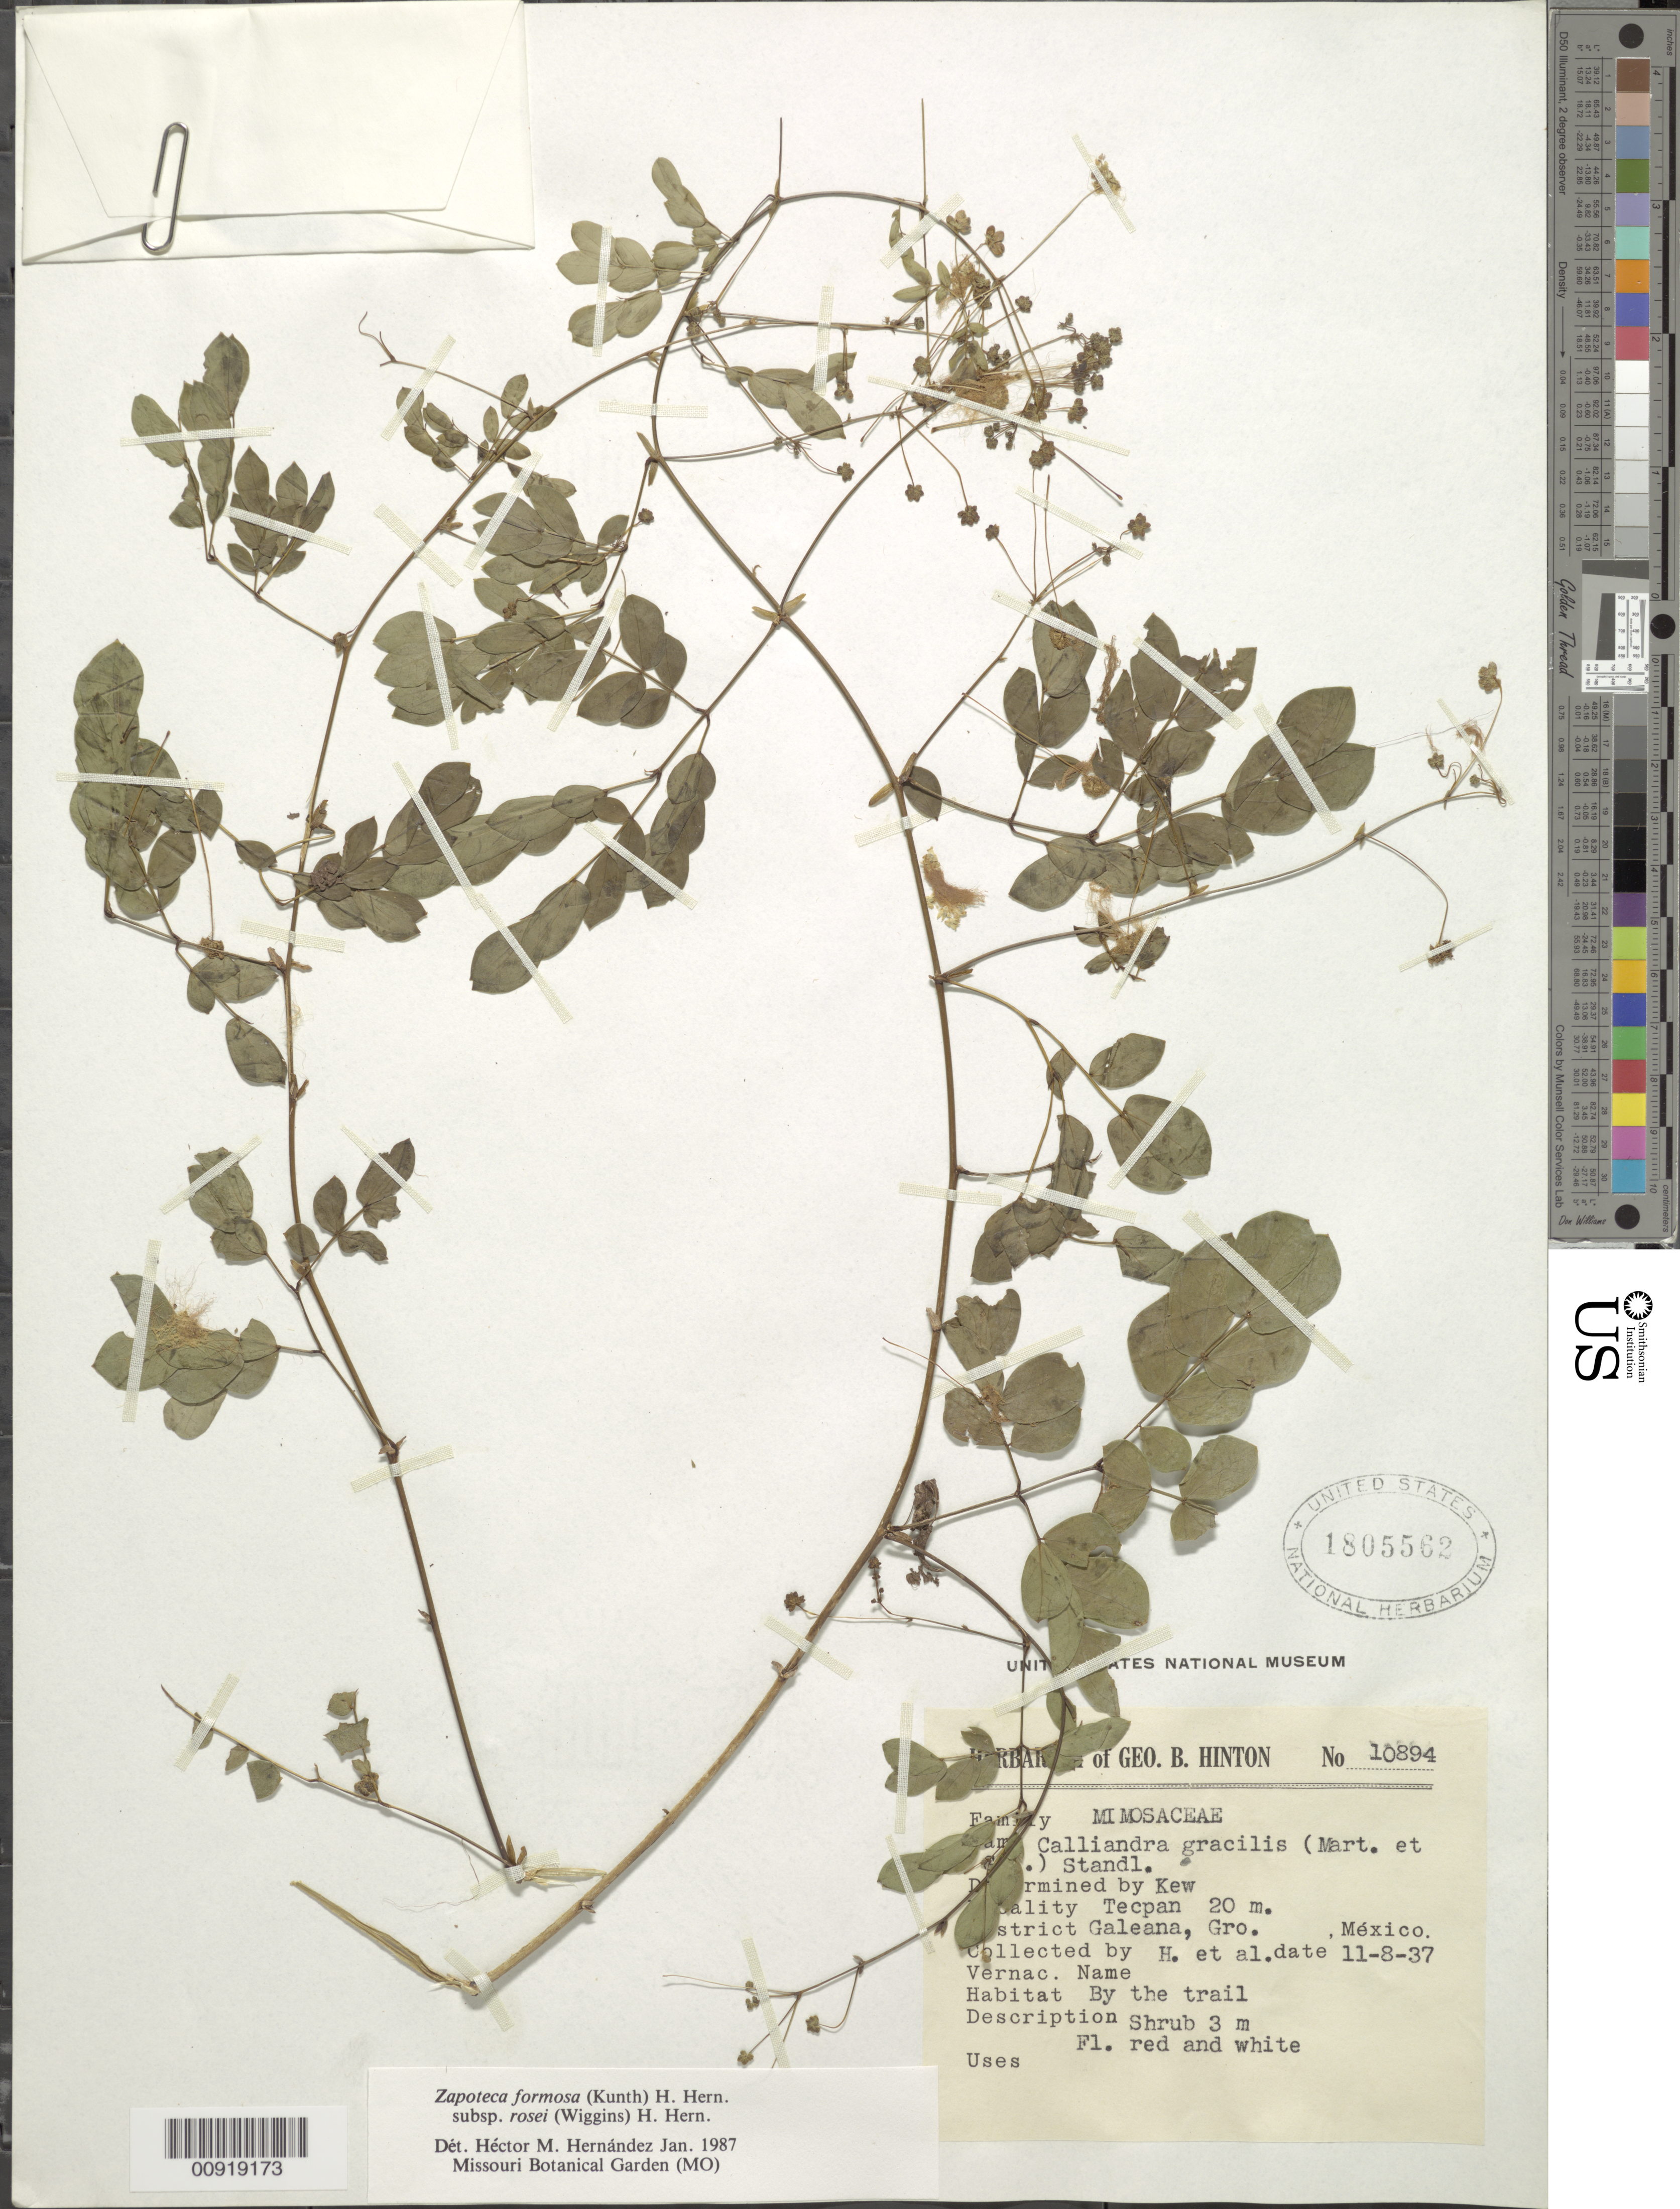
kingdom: Plantae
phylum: Tracheophyta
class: Magnoliopsida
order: Fabales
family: Fabaceae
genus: Zapoteca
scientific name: Zapoteca formosa subsp. rosei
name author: (Wiggins) H.M. Hern.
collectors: G. B. Hinton & et al.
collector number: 10894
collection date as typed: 08 Nov 1937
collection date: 1937-11-08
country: Mexico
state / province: Guerrero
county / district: Galeana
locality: Tecpan, District Galeana, Guerrero.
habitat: By the trail.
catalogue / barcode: US 1805562